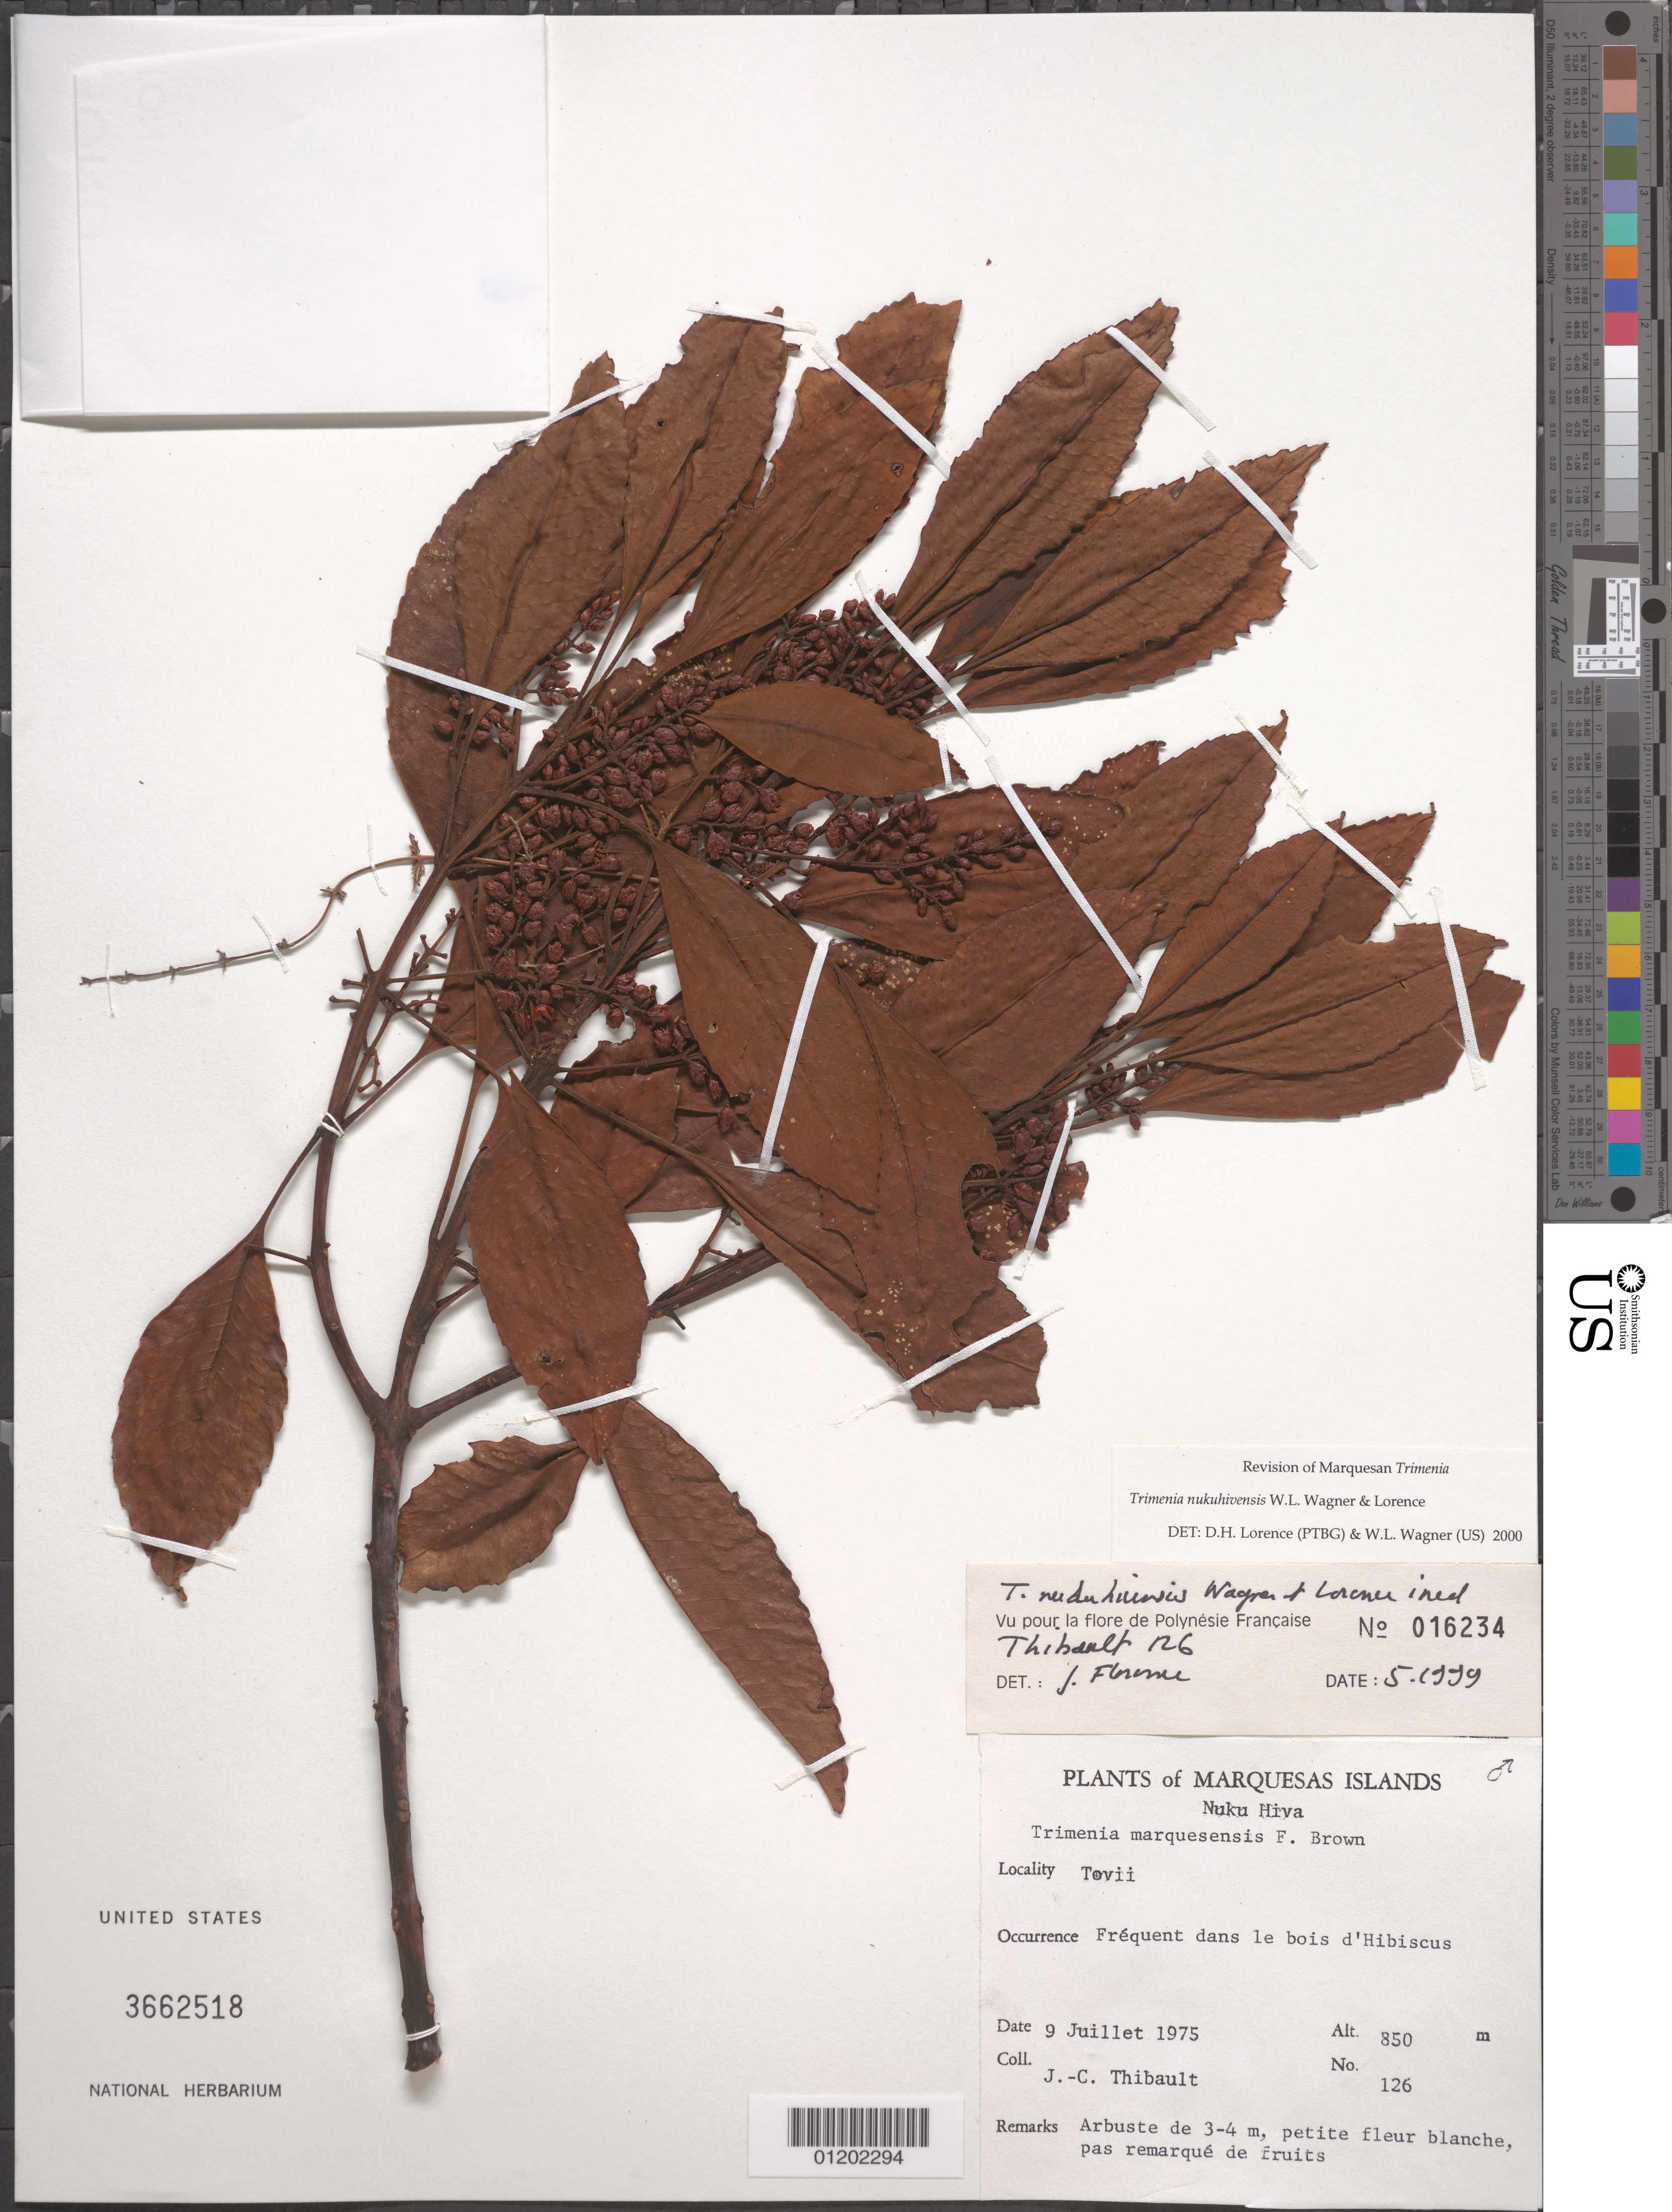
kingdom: Plantae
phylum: Tracheophyta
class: Magnoliopsida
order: Austrobaileyales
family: Trimeniaceae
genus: Trimenia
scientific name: Trimenia nukuhivensis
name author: W.L. Wagner & Lorence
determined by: Lorence, David H.; Wagner, W. H.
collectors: J. Thibault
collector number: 126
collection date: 1975-07-09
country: French Polynesia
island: Nuku Hiva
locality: Toovii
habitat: Frequent dans le bois d'Hibiscus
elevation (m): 850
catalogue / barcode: US 3662518